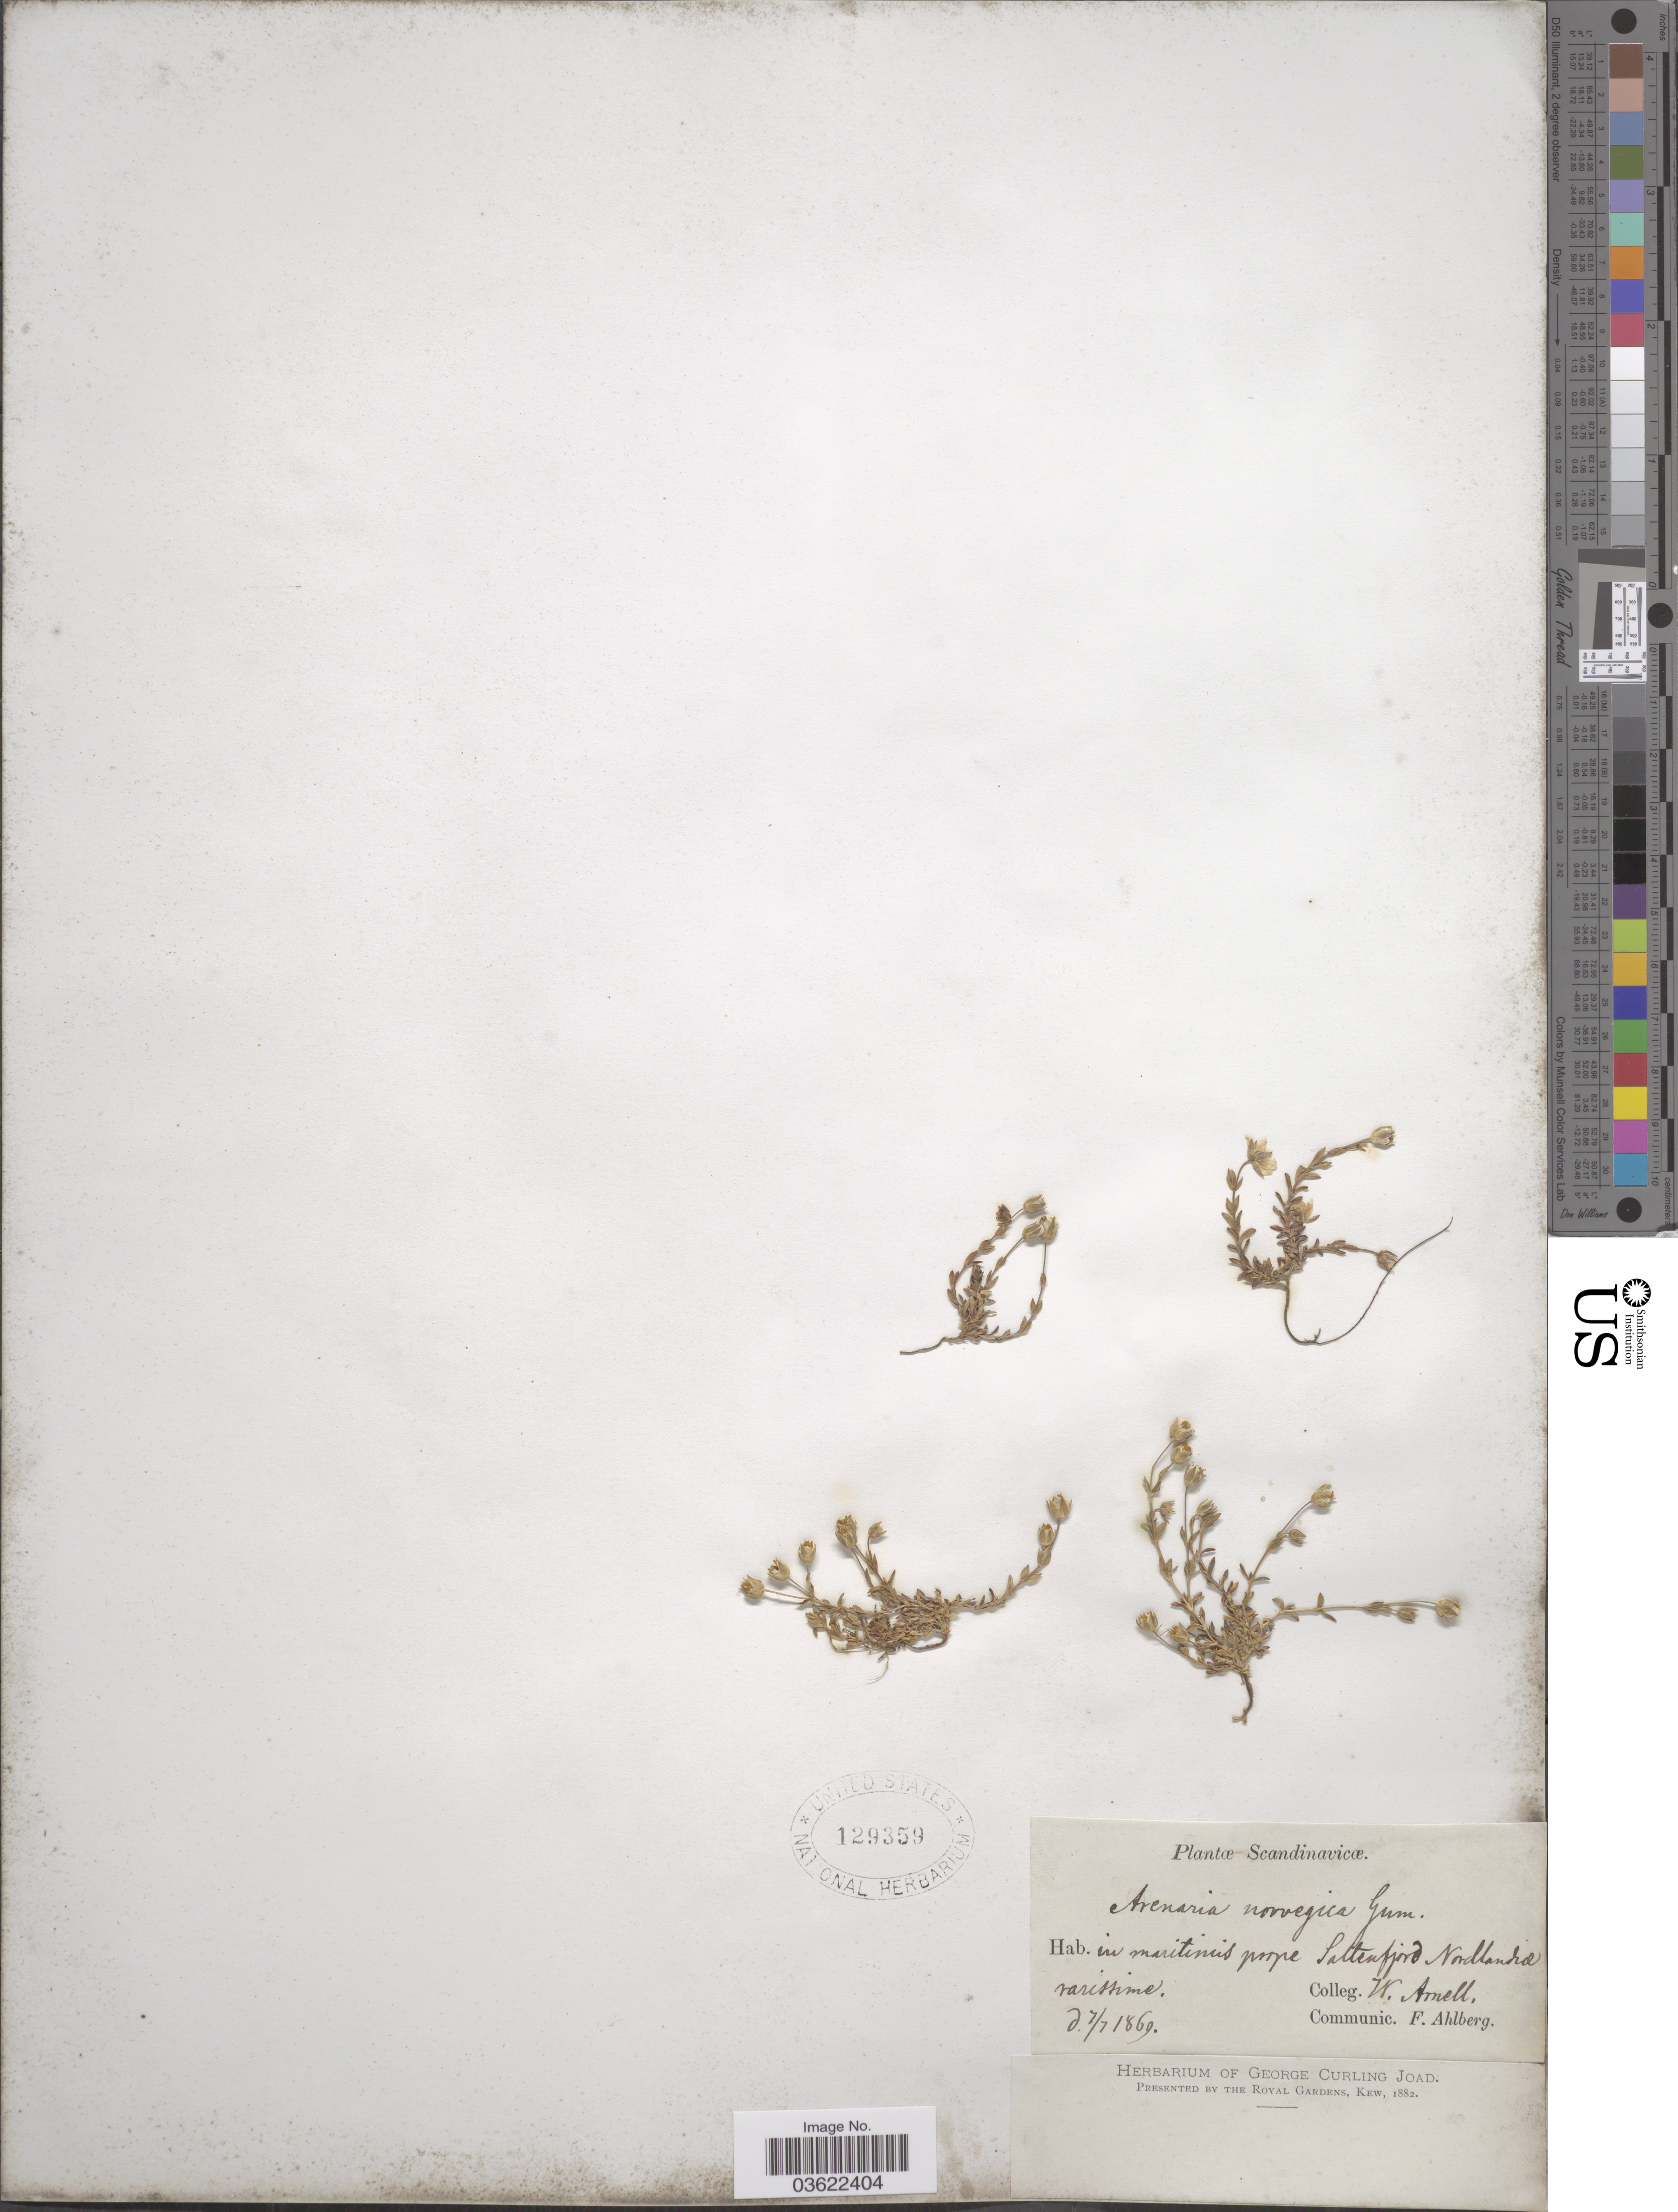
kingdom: Plantae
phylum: Tracheophyta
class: Magnoliopsida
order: Caryophyllales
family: Caryophyllaceae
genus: Arenaria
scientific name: Arenaria norvegica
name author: Gunnerus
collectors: W. Arnell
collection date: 1869-07-07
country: Norway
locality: Scandinavicæ. In maritimis prope Sattenfjord Nordlandse varissime.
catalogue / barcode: US 129359